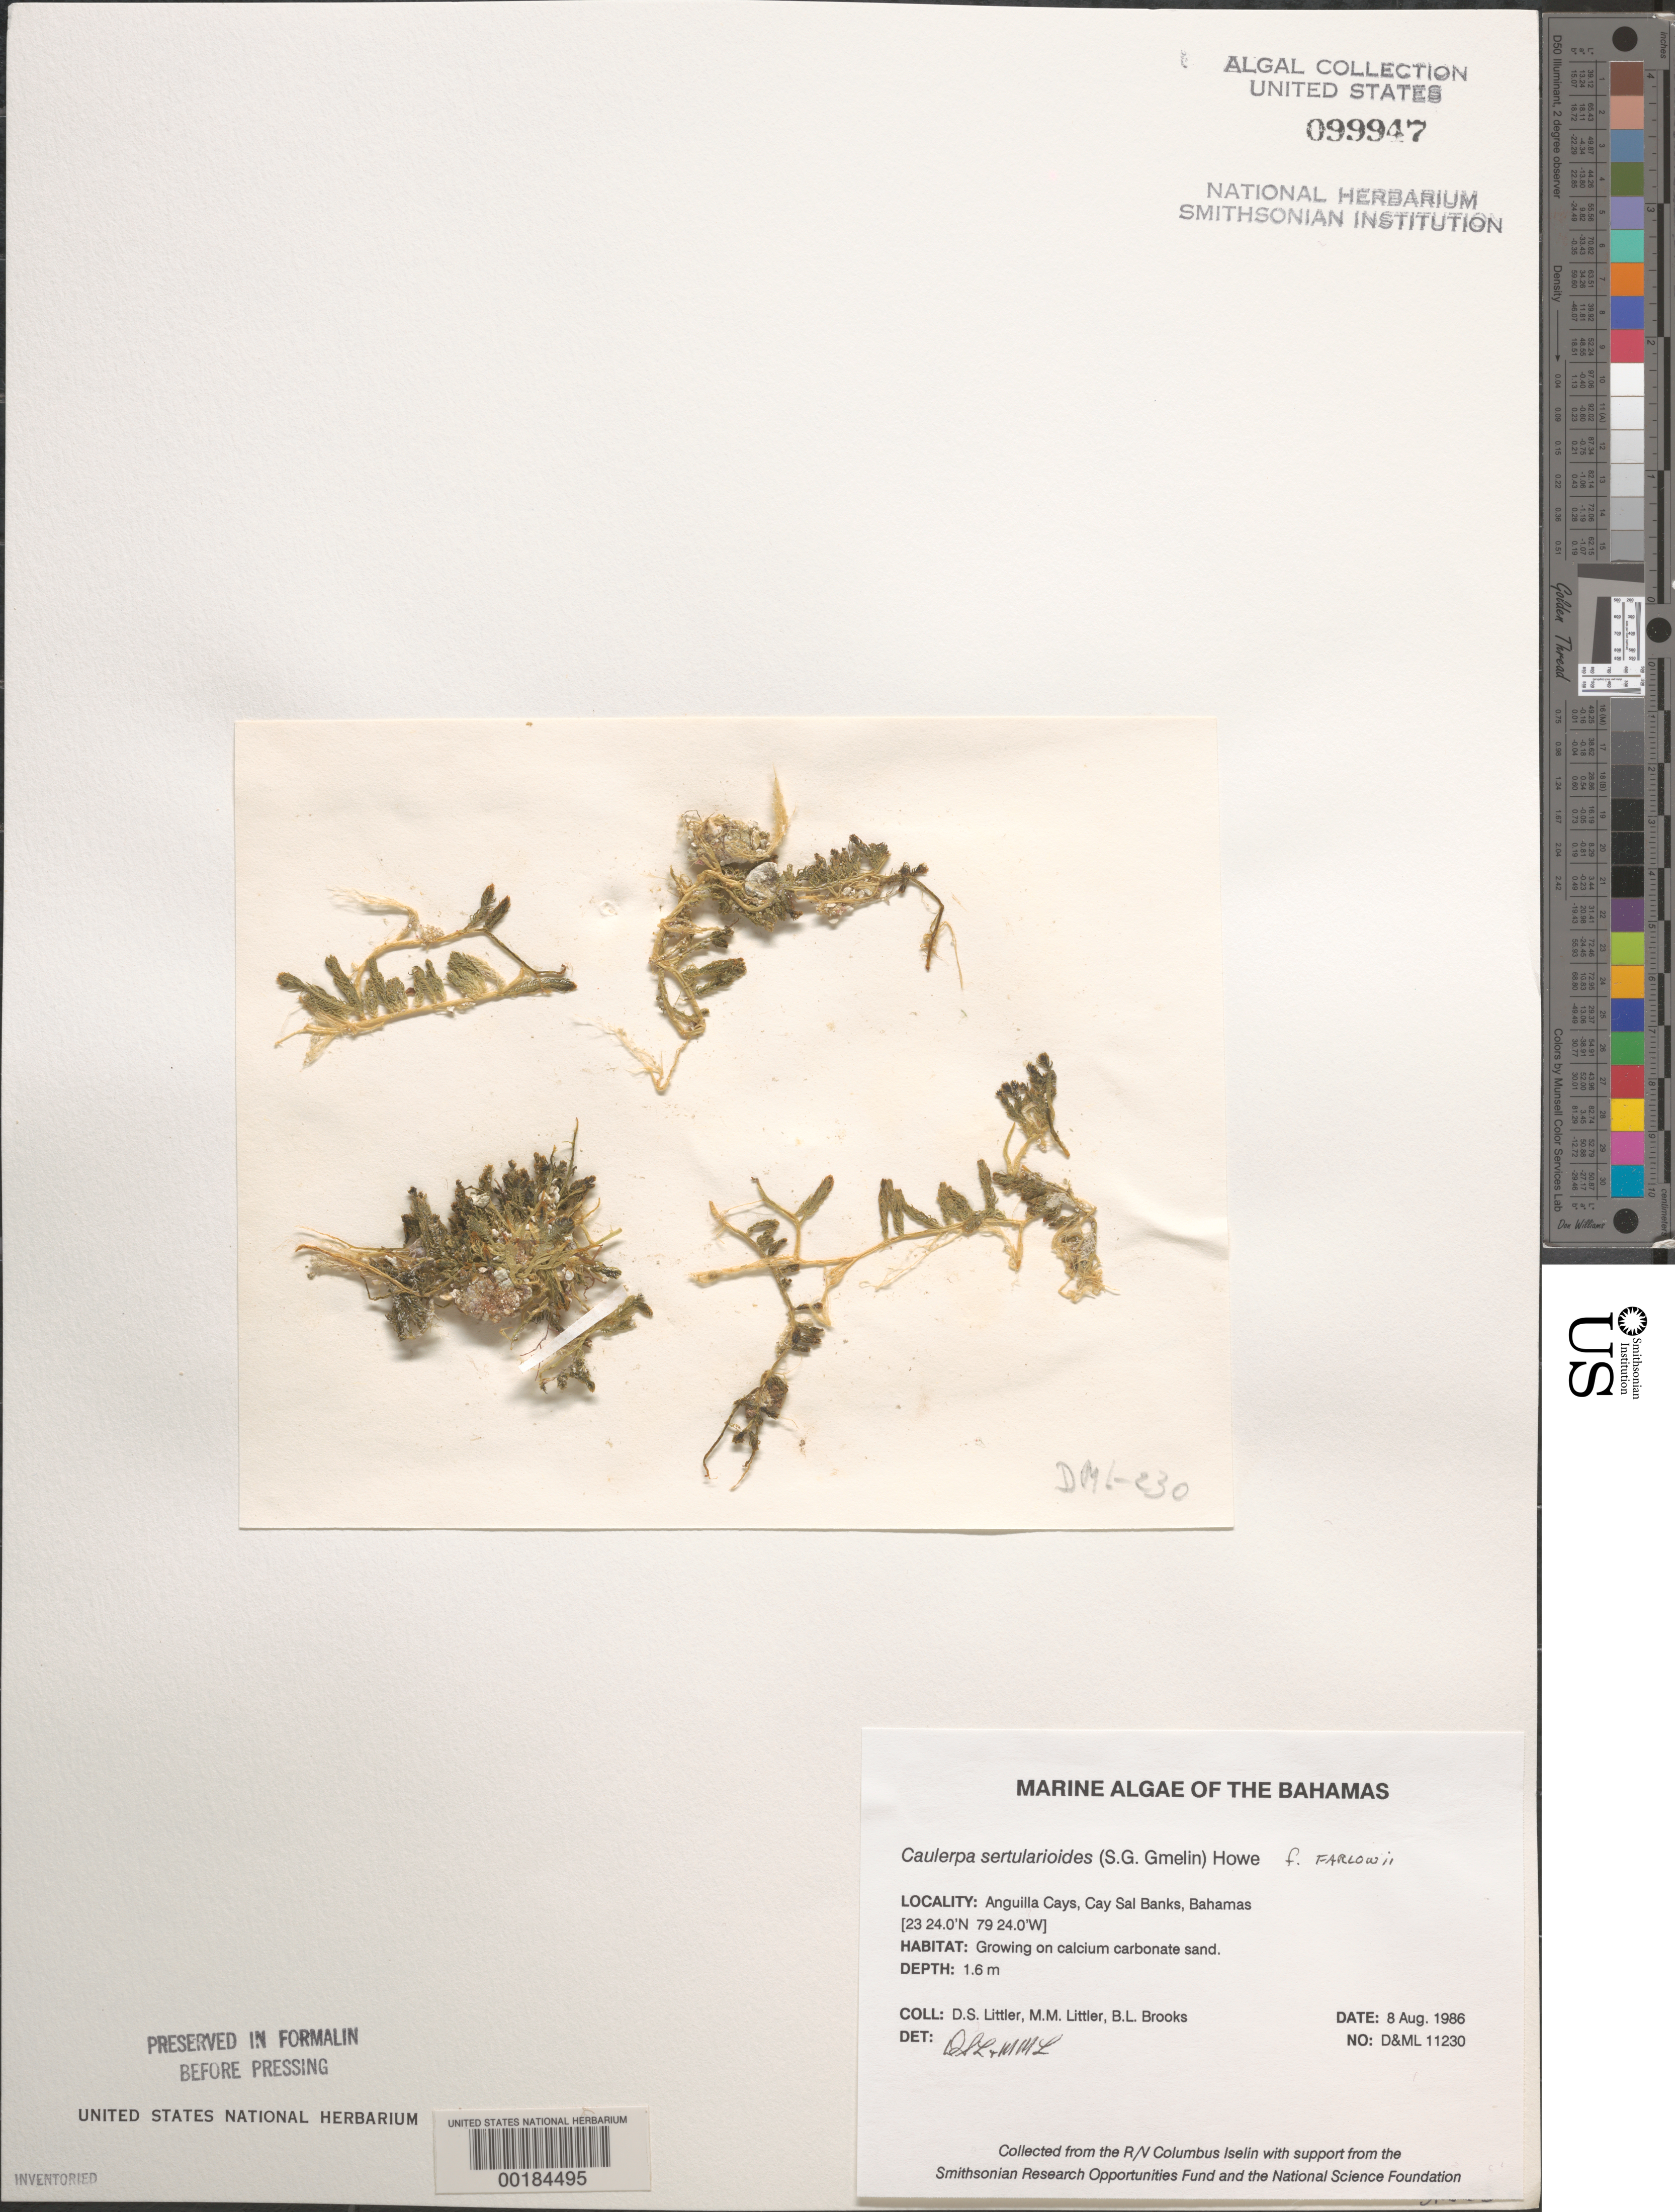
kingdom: Plantae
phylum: Chlorophyta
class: Ulvophyceae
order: Bryopsidales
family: Caulerpaceae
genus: Caulerpa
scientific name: Caulerpa sertularioides var. farlowii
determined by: Littler, D. S.; Littler, M. M.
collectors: D. S. Littler, M. M. Littler & B. Brooks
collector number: D&ML 11230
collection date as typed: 08 Aug 1986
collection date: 1986-08-08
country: Bahamas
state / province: Bimini Banks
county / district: Bimini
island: Anguilla Cays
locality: Cay Sal Banks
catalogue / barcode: US 99947